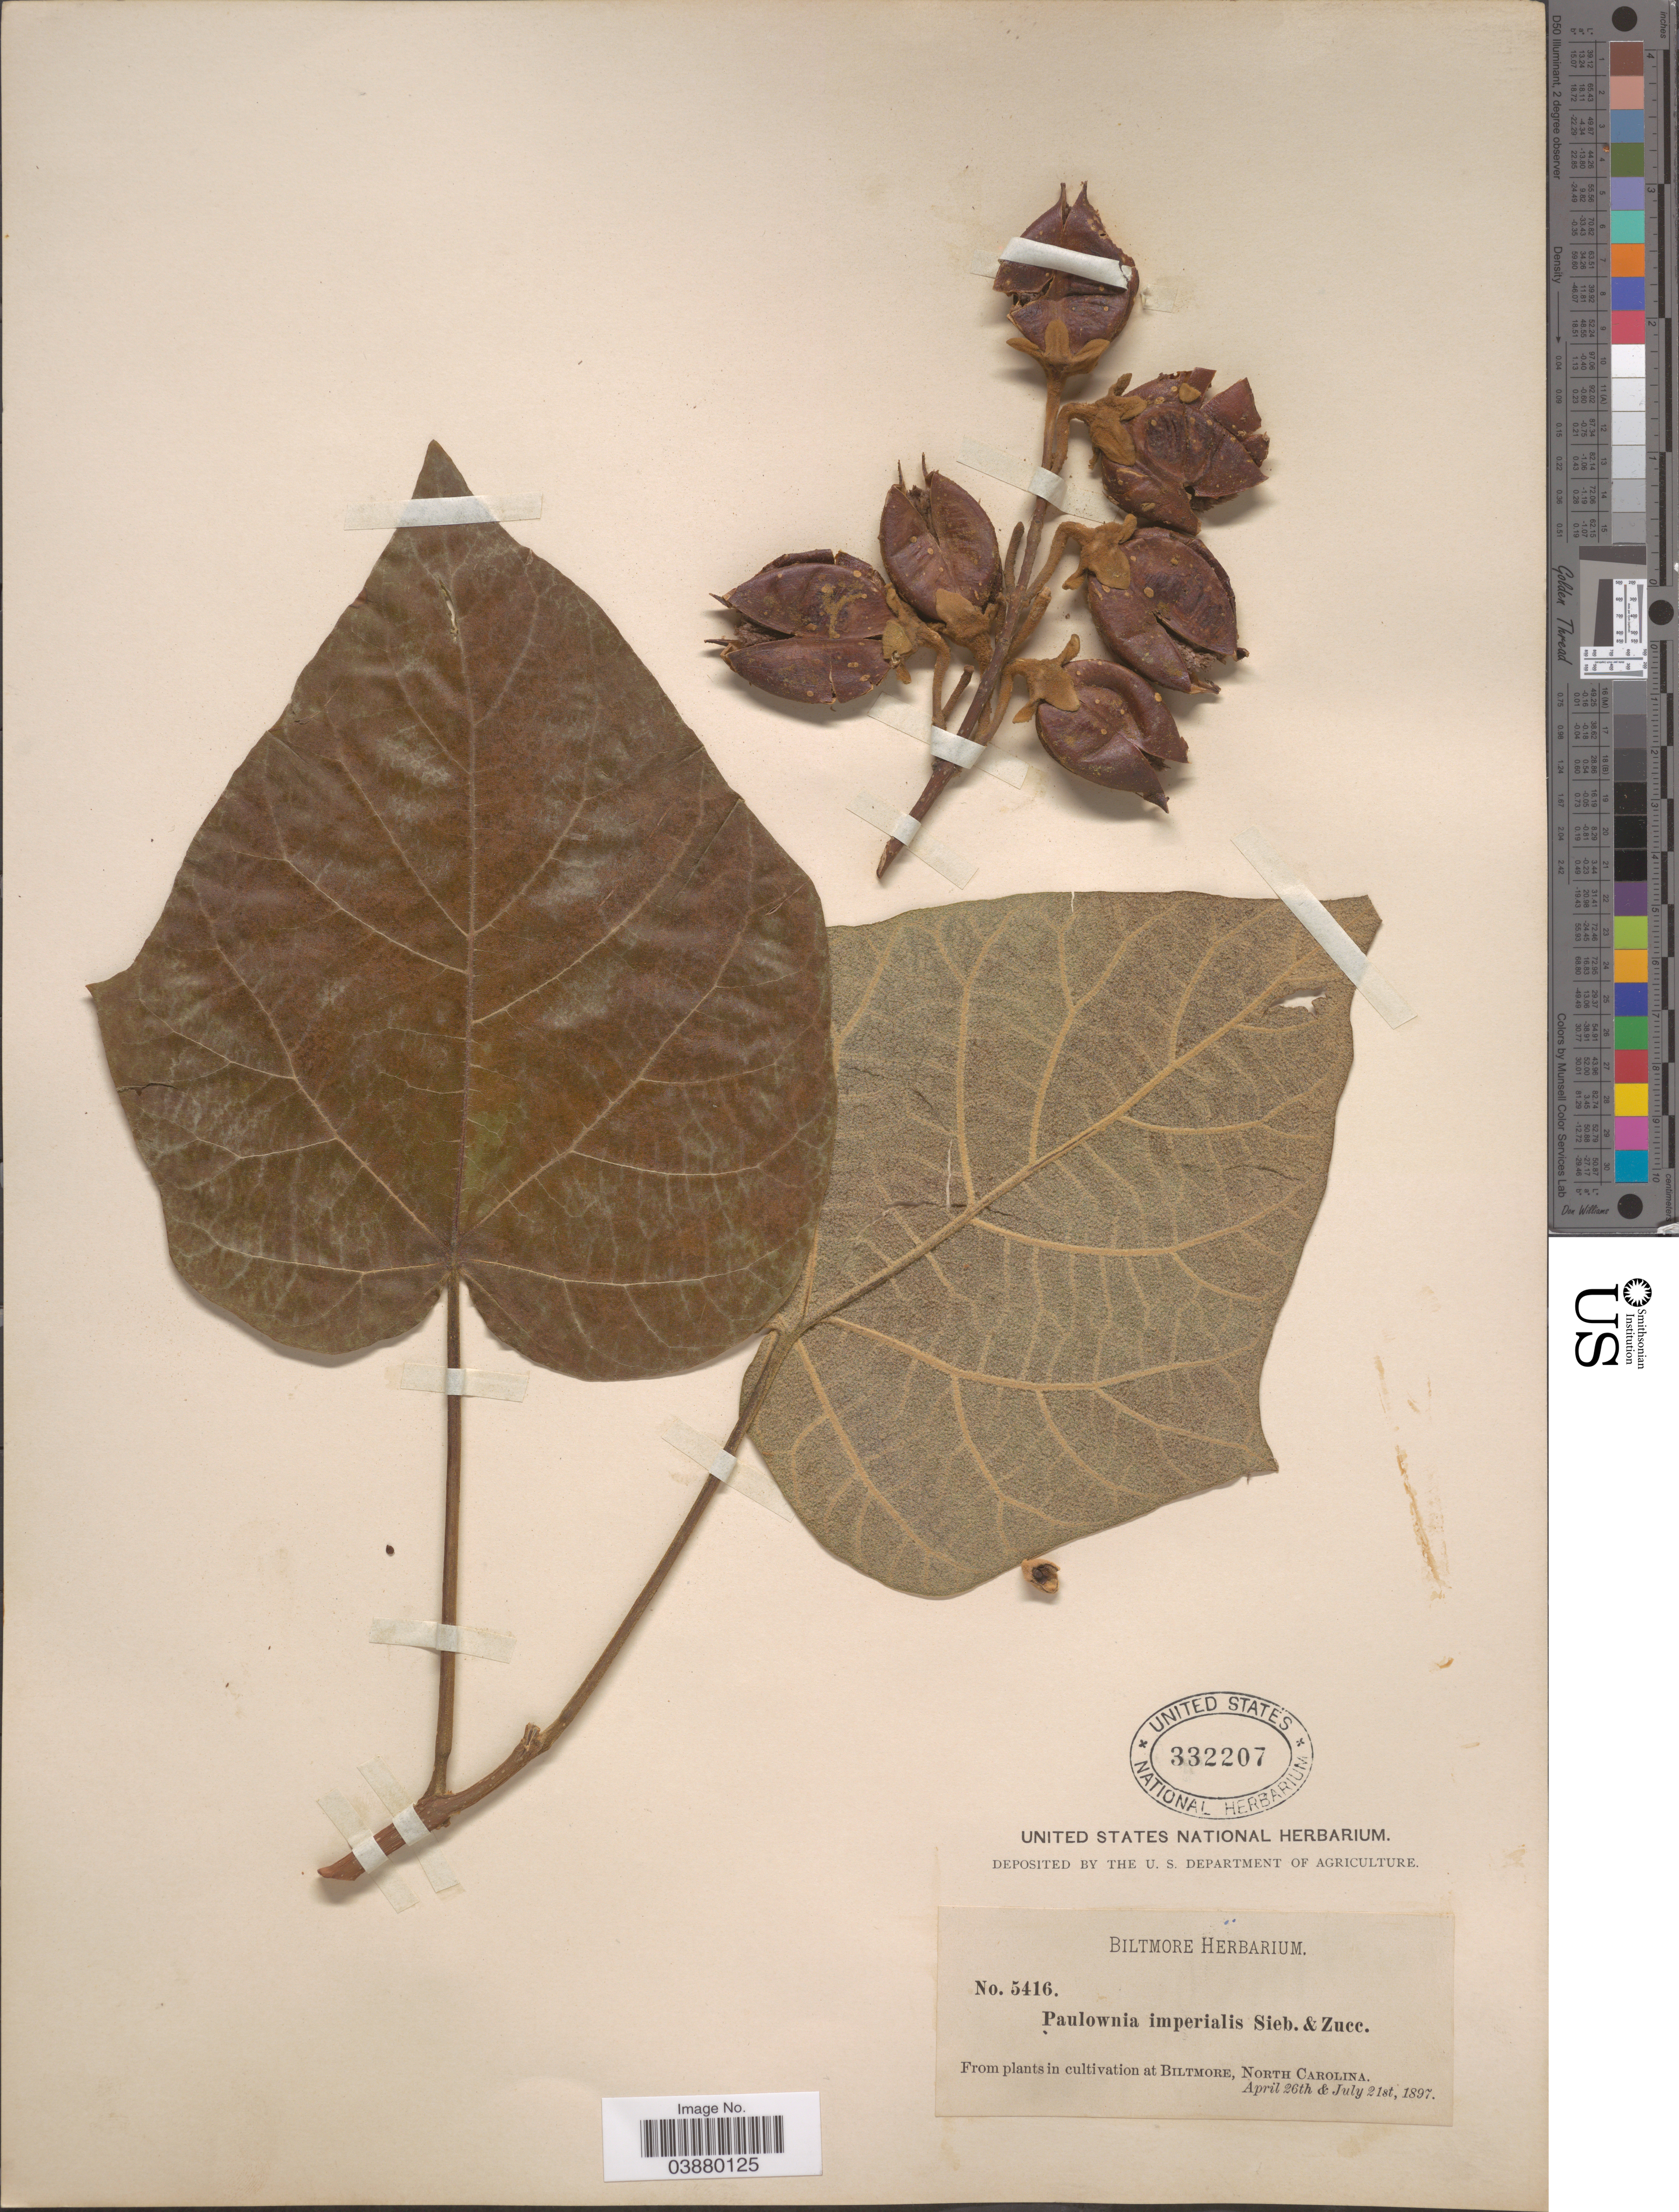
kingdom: Plantae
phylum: Tracheophyta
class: Magnoliopsida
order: Lamiales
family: Paulowniaceae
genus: Paulownia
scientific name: Paulownia tomentosa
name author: (Thunb.) Siebold & Zucc. ex Steud.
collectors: ex herb. Biltmore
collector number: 5416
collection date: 1897-04-26/1897-07-21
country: United States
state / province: North Carolina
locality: Biltmore.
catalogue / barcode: US 332207